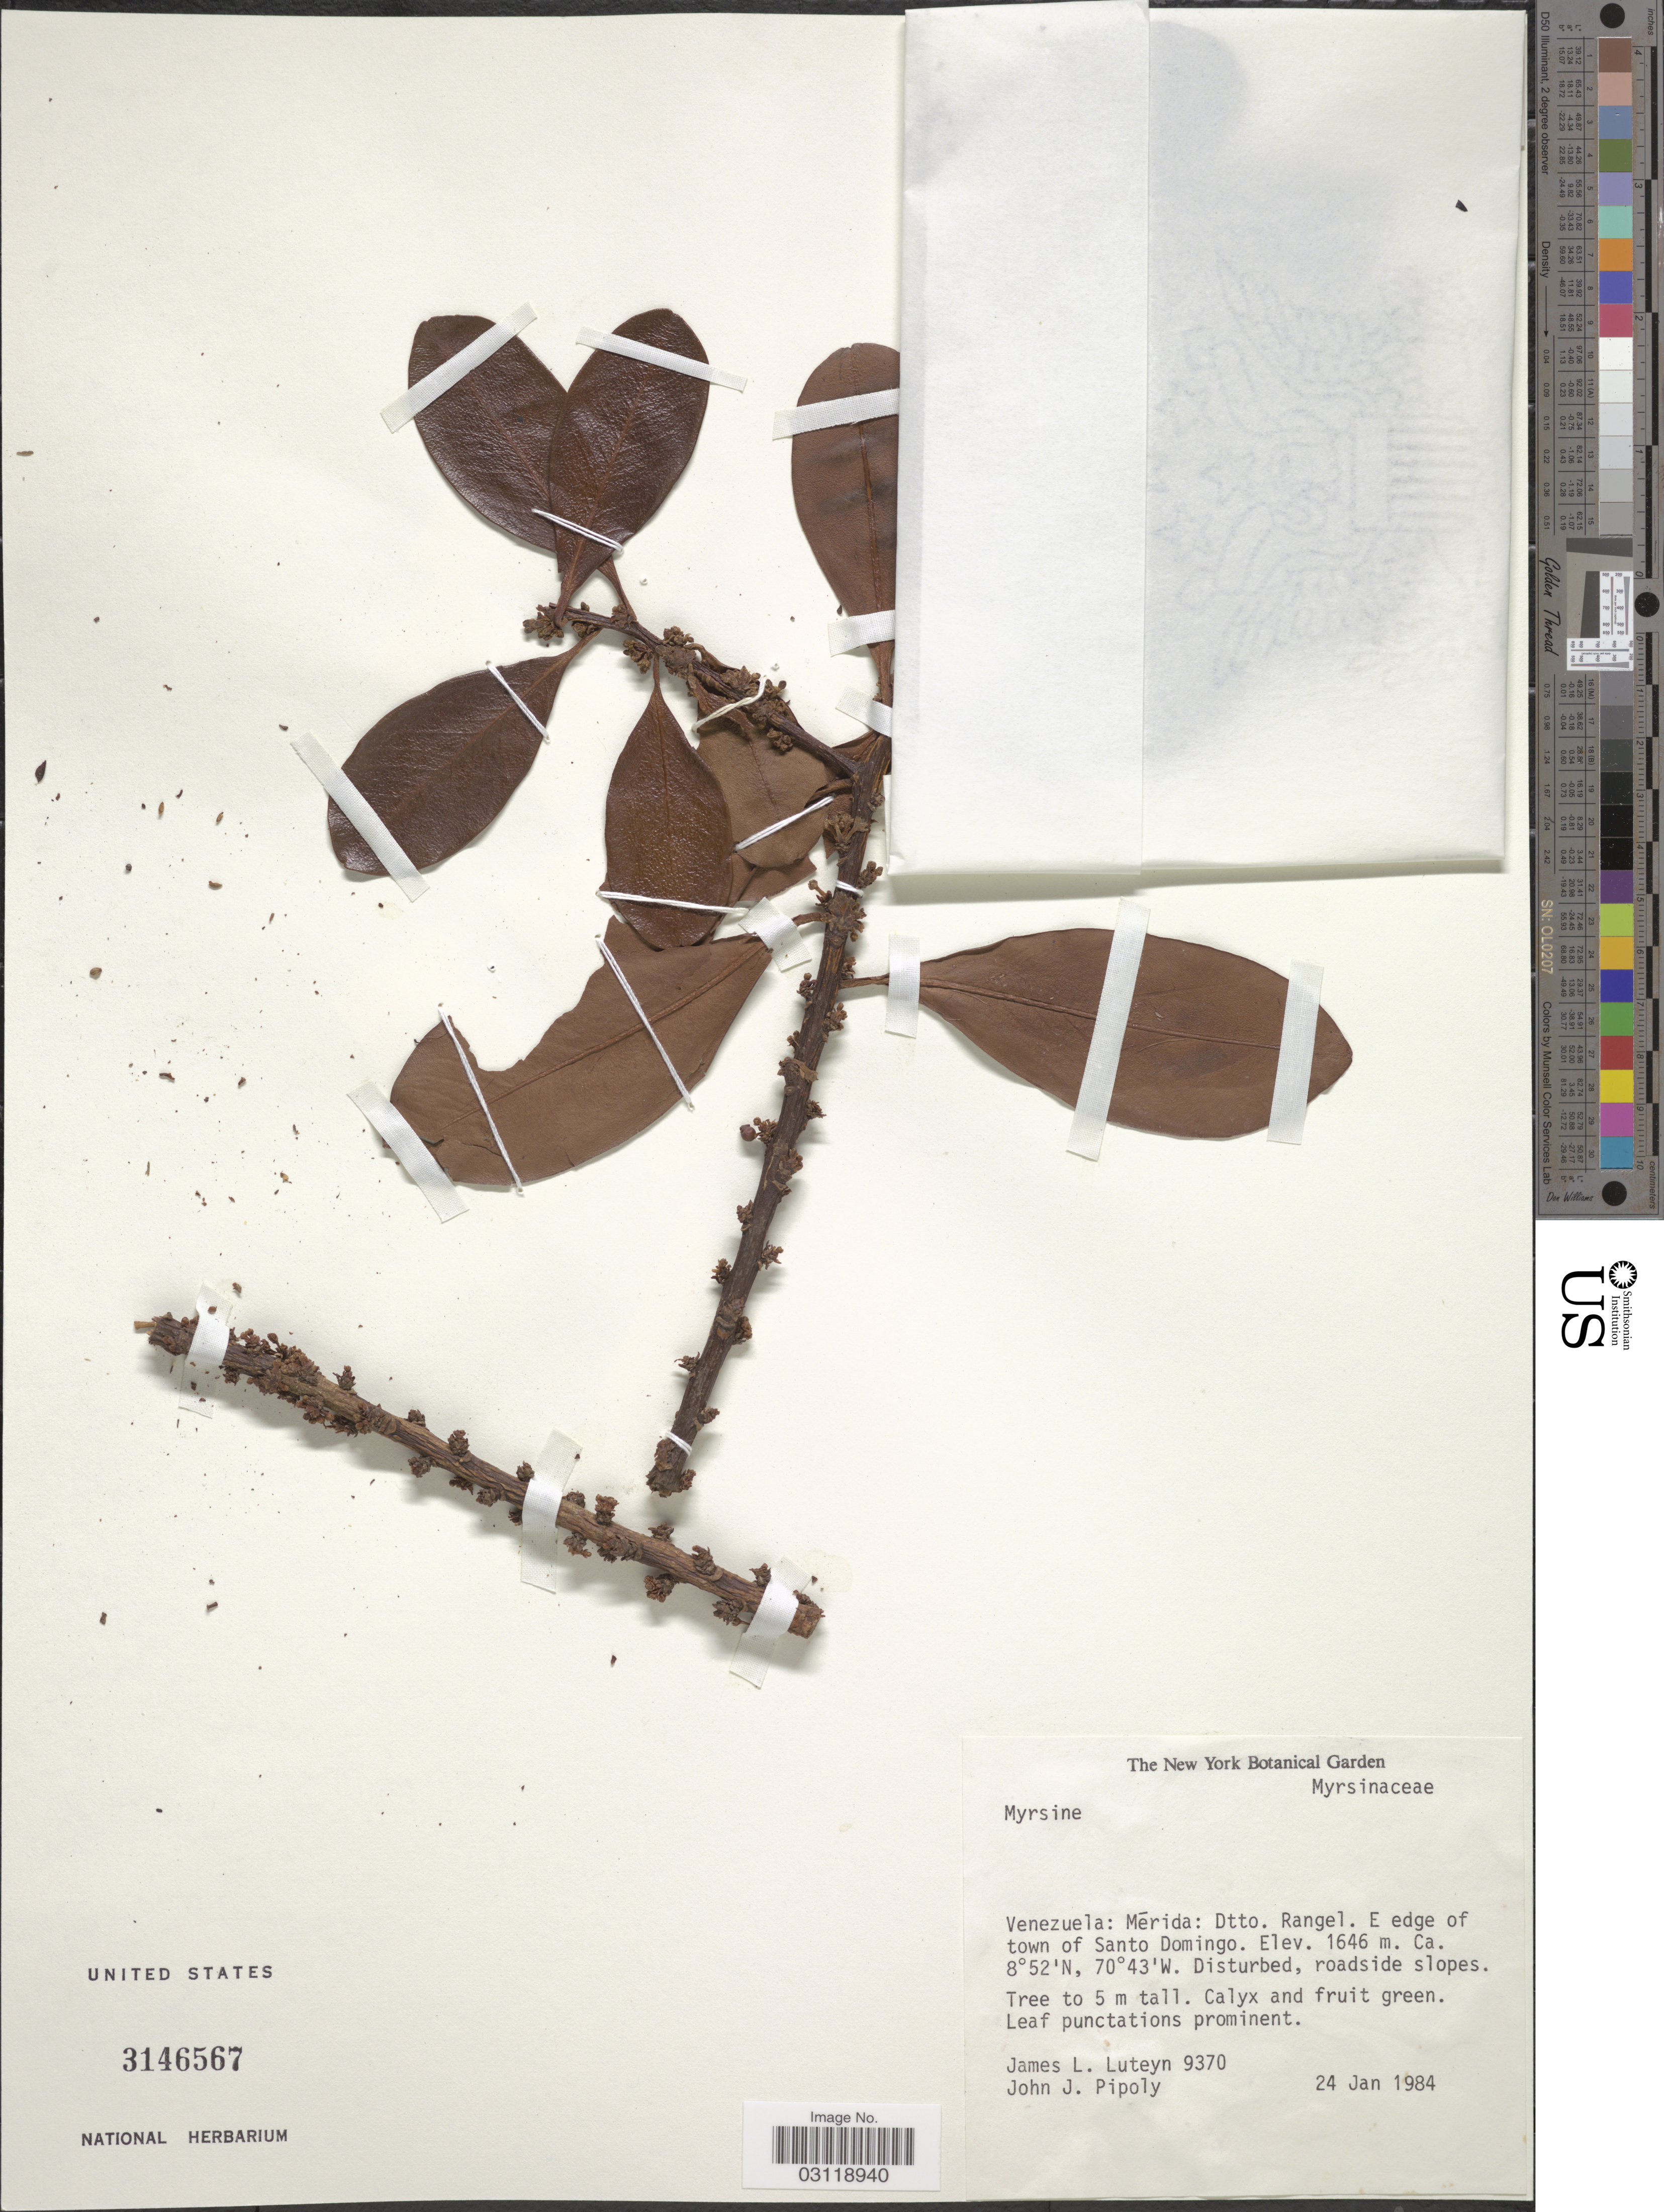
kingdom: Plantae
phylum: Tracheophyta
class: Magnoliopsida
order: Ericales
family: Primulaceae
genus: Rapanea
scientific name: Rapanea sp.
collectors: J. L. Luteyn & J. J. Pipoly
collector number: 9370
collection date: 1984-01-24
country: Venezuela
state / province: Mérida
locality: Dtto. Rangel. E edge of town of Santo Domingo.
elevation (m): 1646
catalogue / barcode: US 3146567